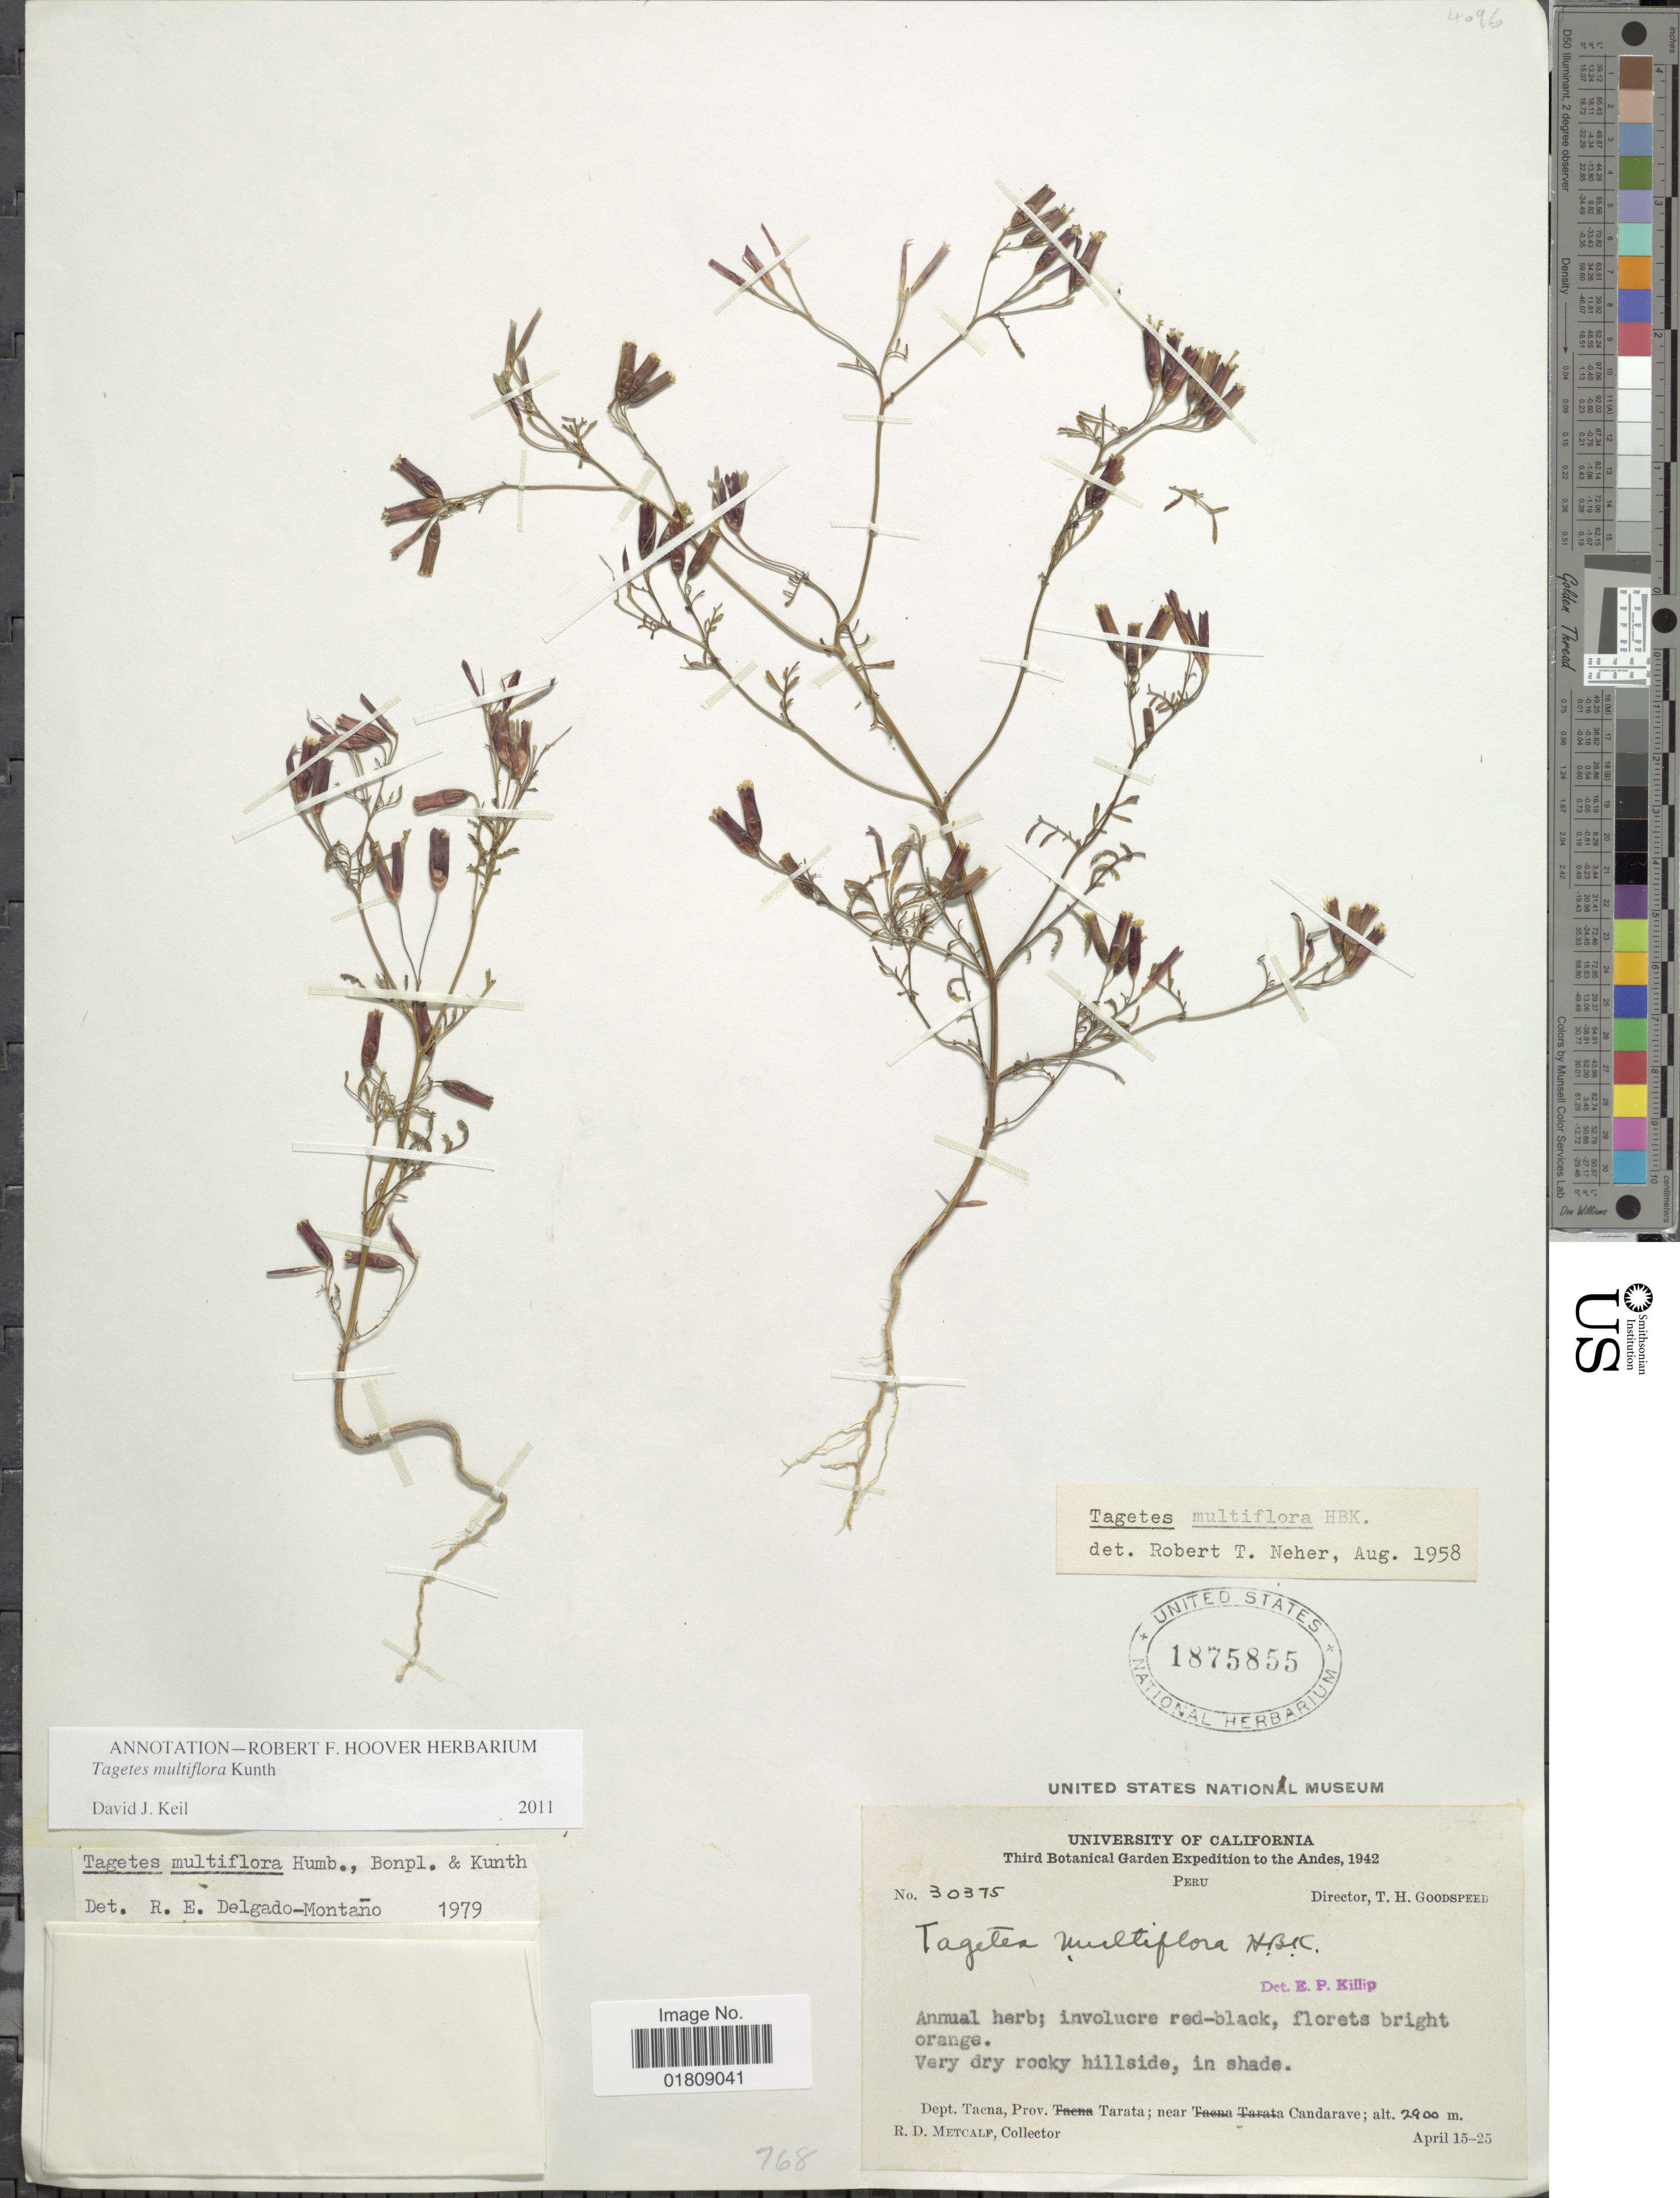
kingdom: Plantae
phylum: Tracheophyta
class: Magnoliopsida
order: Asterales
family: Asteraceae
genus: Tagetes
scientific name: Tagetes multiflora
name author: Kunth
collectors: R. D. Metcalf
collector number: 30375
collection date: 1942-04-15/1942-04-25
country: Peru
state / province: Tacna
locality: Andes, Prov. Tarata, near Candarave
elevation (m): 2900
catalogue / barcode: US 1875855